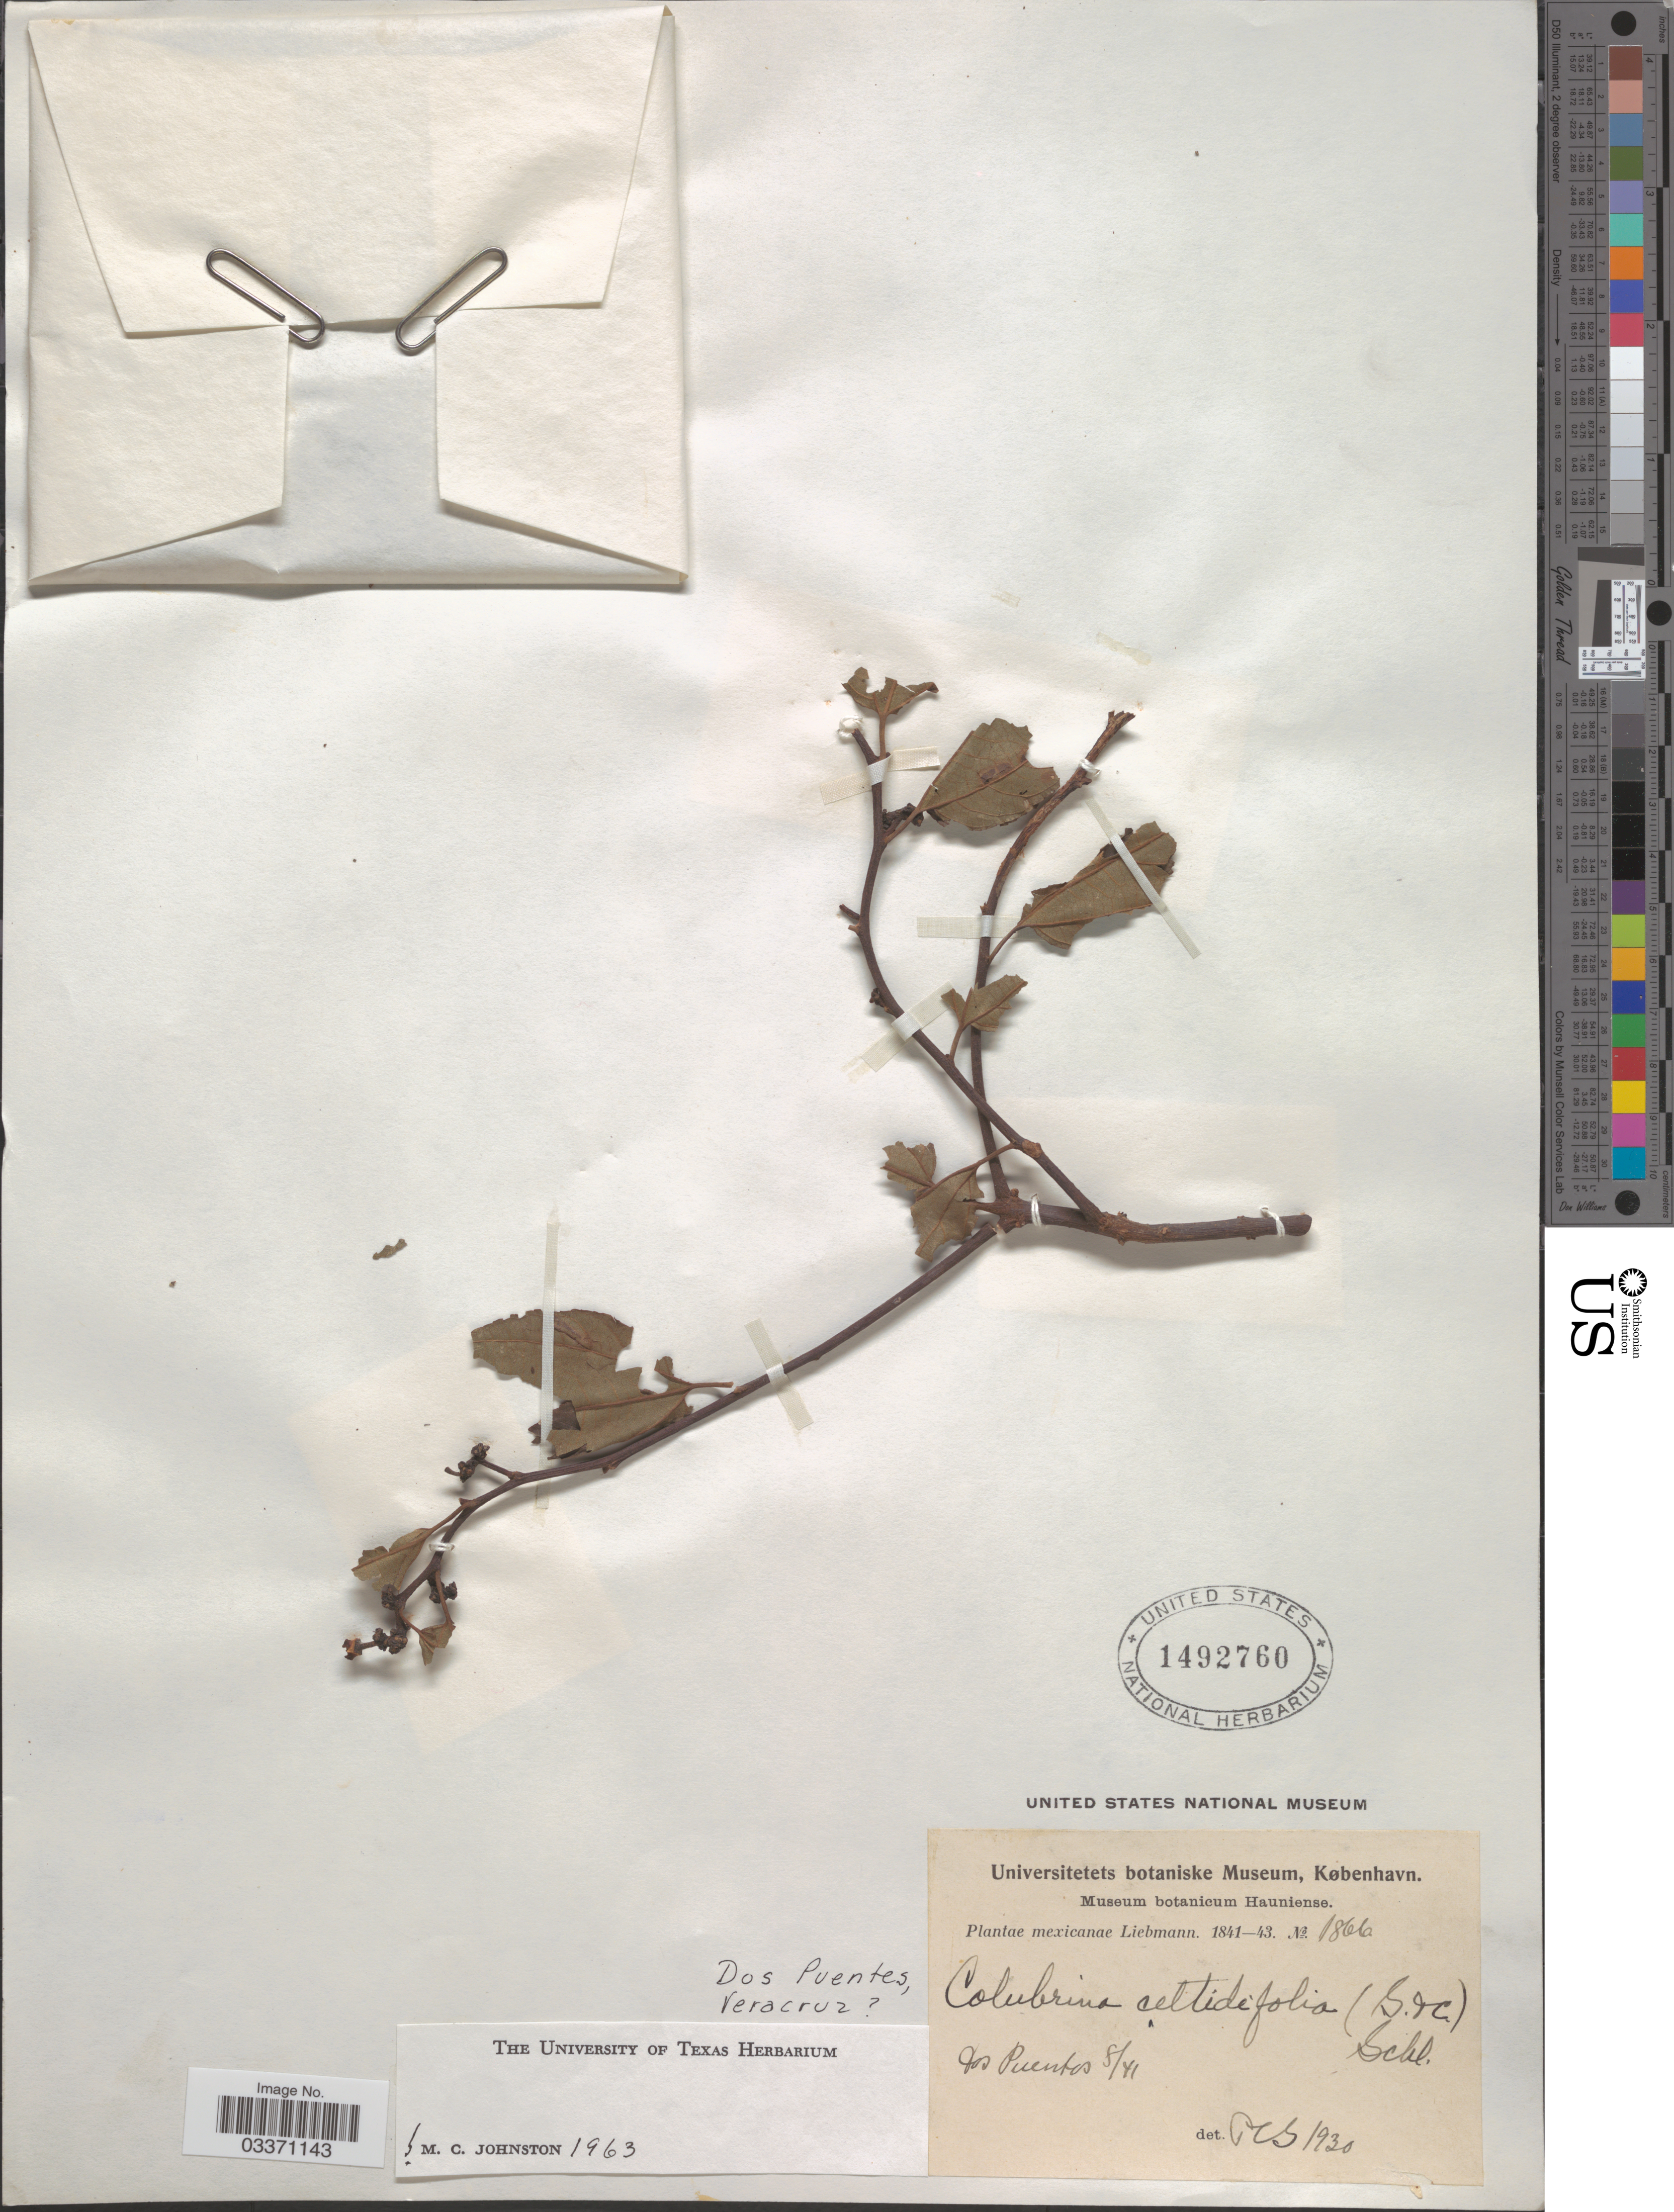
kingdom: Plantae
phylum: Tracheophyta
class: Magnoliopsida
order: Rosales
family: Rhamnaceae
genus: Colubrina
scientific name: Colubrina celtidifolia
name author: (Schltdl. & Cham.) Schltdl.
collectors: Liebmann, --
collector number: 1866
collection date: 1841-08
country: Mexico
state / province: Veracruz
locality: Dos Puentes, Veracruz.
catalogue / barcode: US 1492760